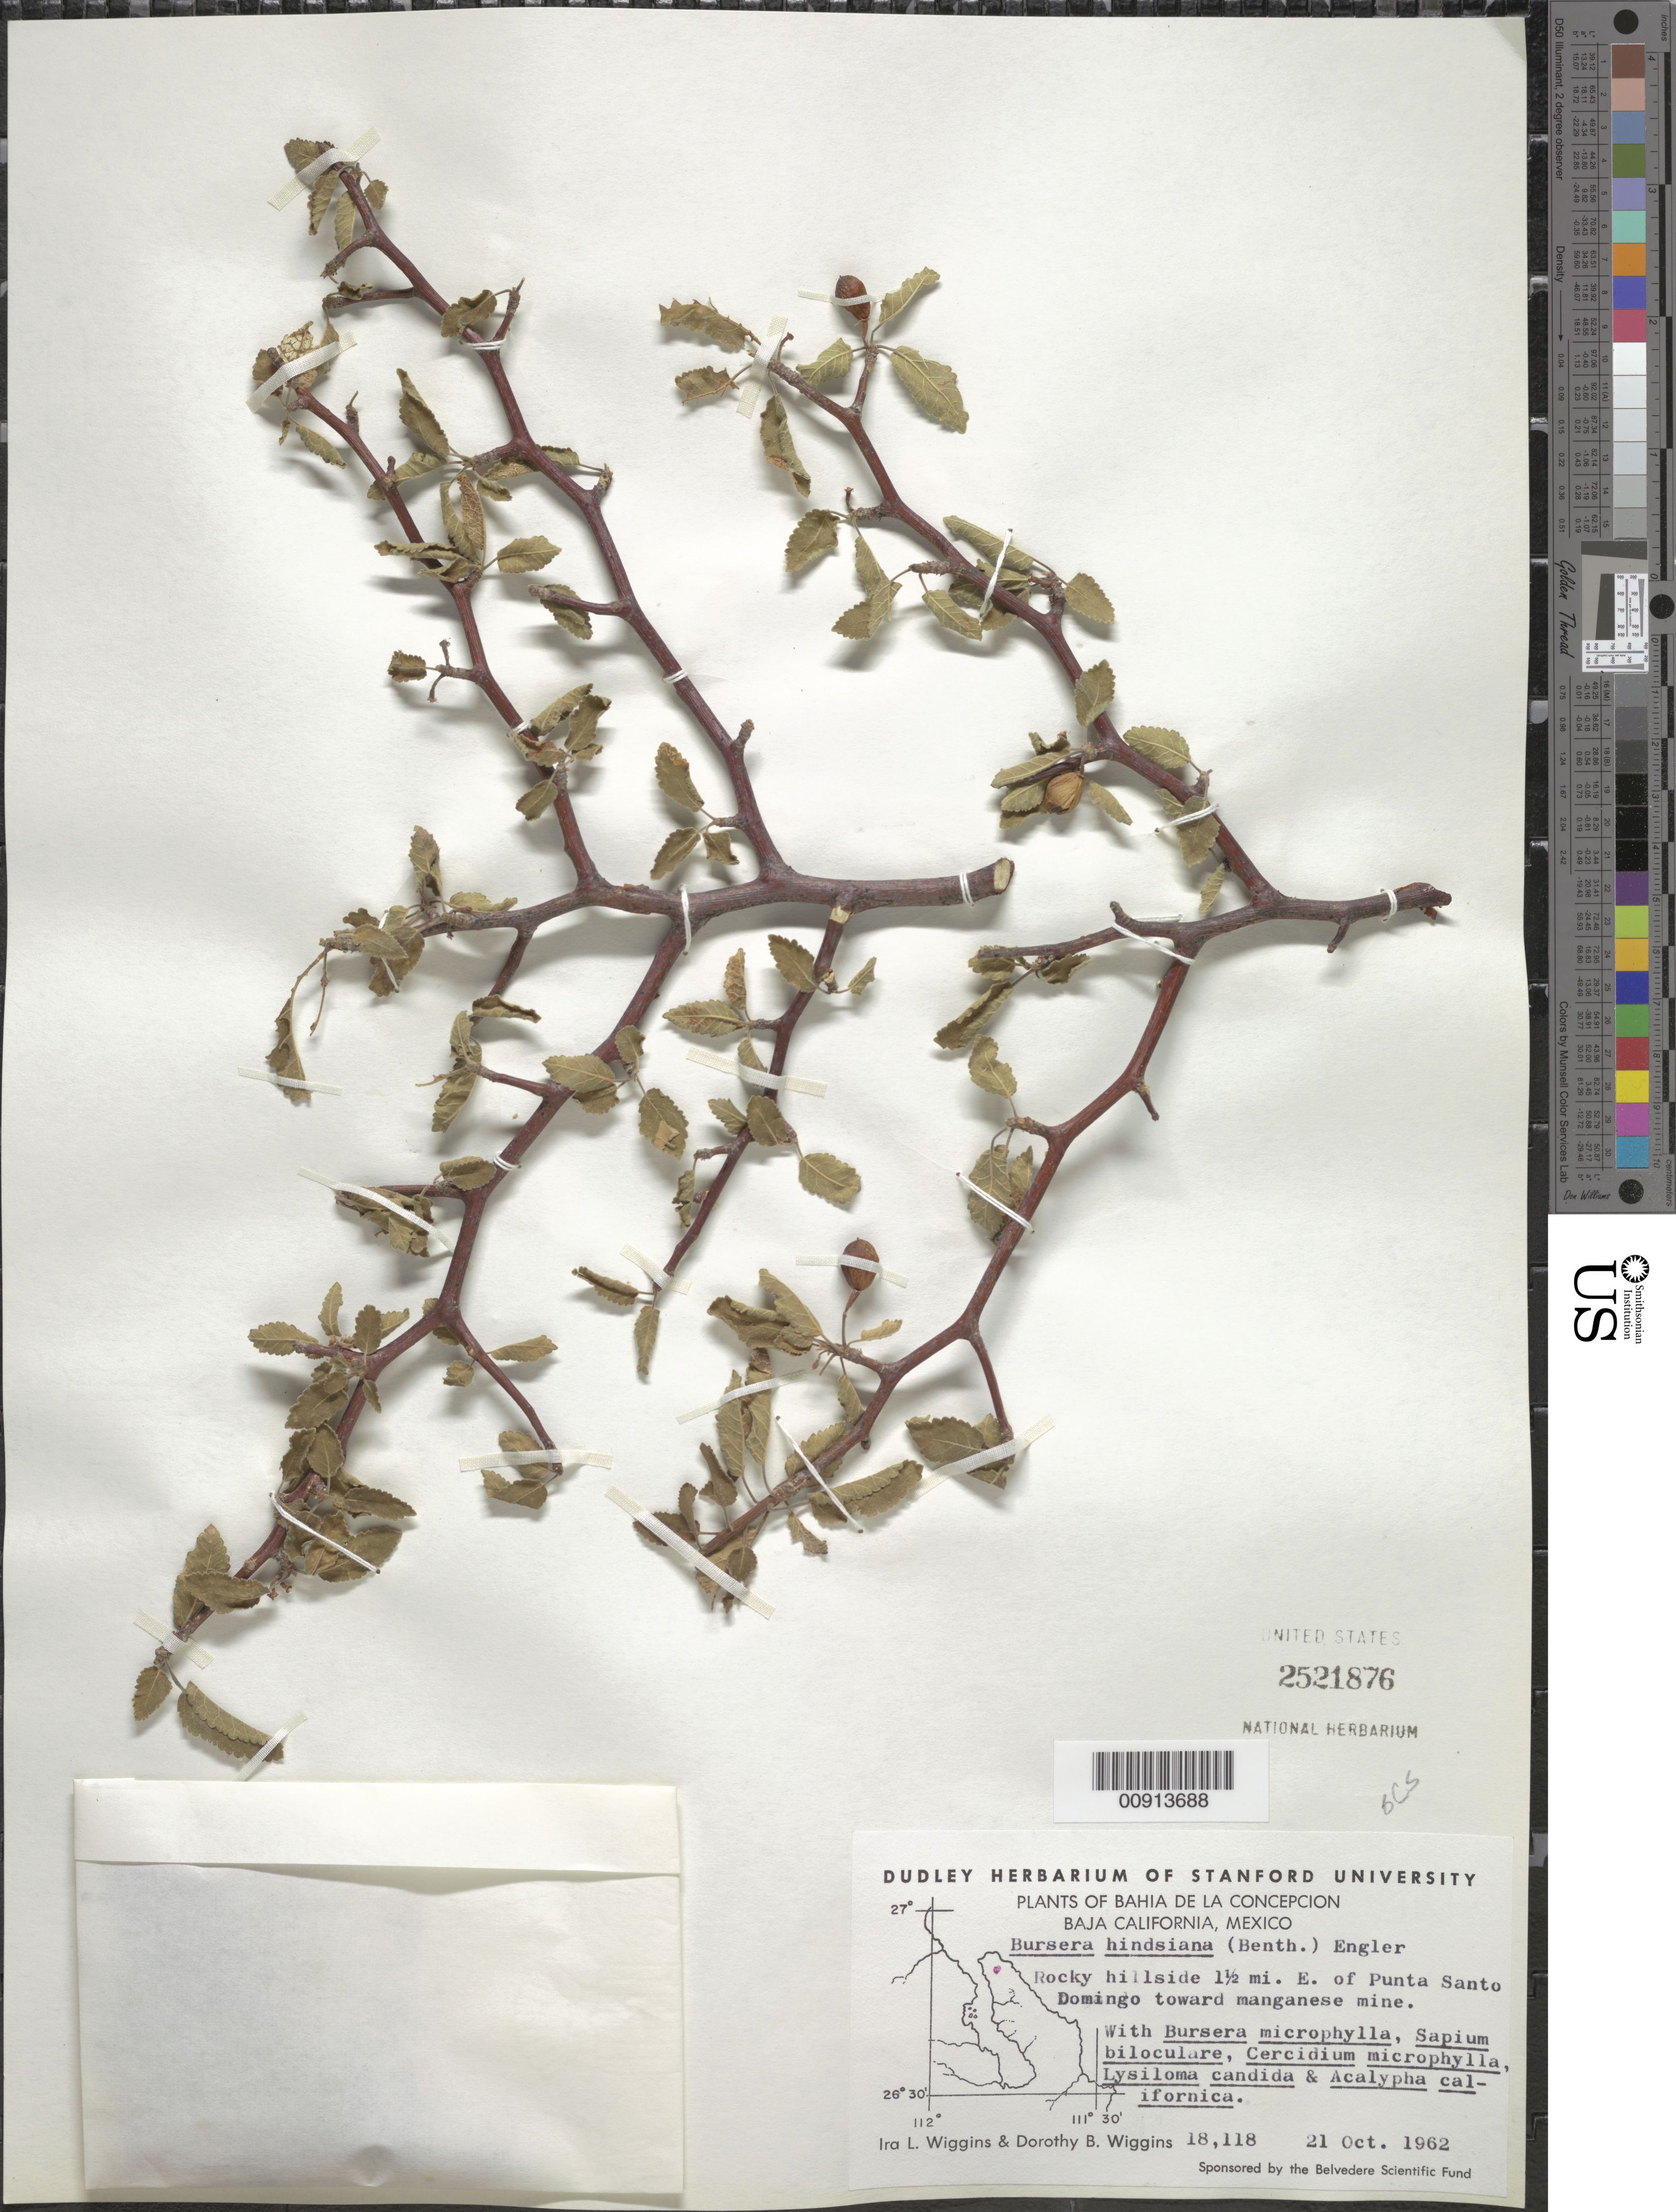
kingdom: Plantae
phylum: Tracheophyta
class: Magnoliopsida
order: Sapindales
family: Burseraceae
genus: Bursera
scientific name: Bursera hindsiana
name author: (Benth.) Engl.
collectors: I. L. Wiggins & D. B. Wiggins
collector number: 18118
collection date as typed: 21 Oct 1962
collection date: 1962-10-21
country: Mexico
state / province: Baja California Sur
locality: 1½ mi. E. of Punta Santo Domíngo toward manganese mine. Bahía de la Concepción.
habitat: Rocky hillside; with Bursera microphylla, Sapium biloculare, Cercidium microphylla, Lysiloma candida & Acalypha californica.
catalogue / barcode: US 2521876